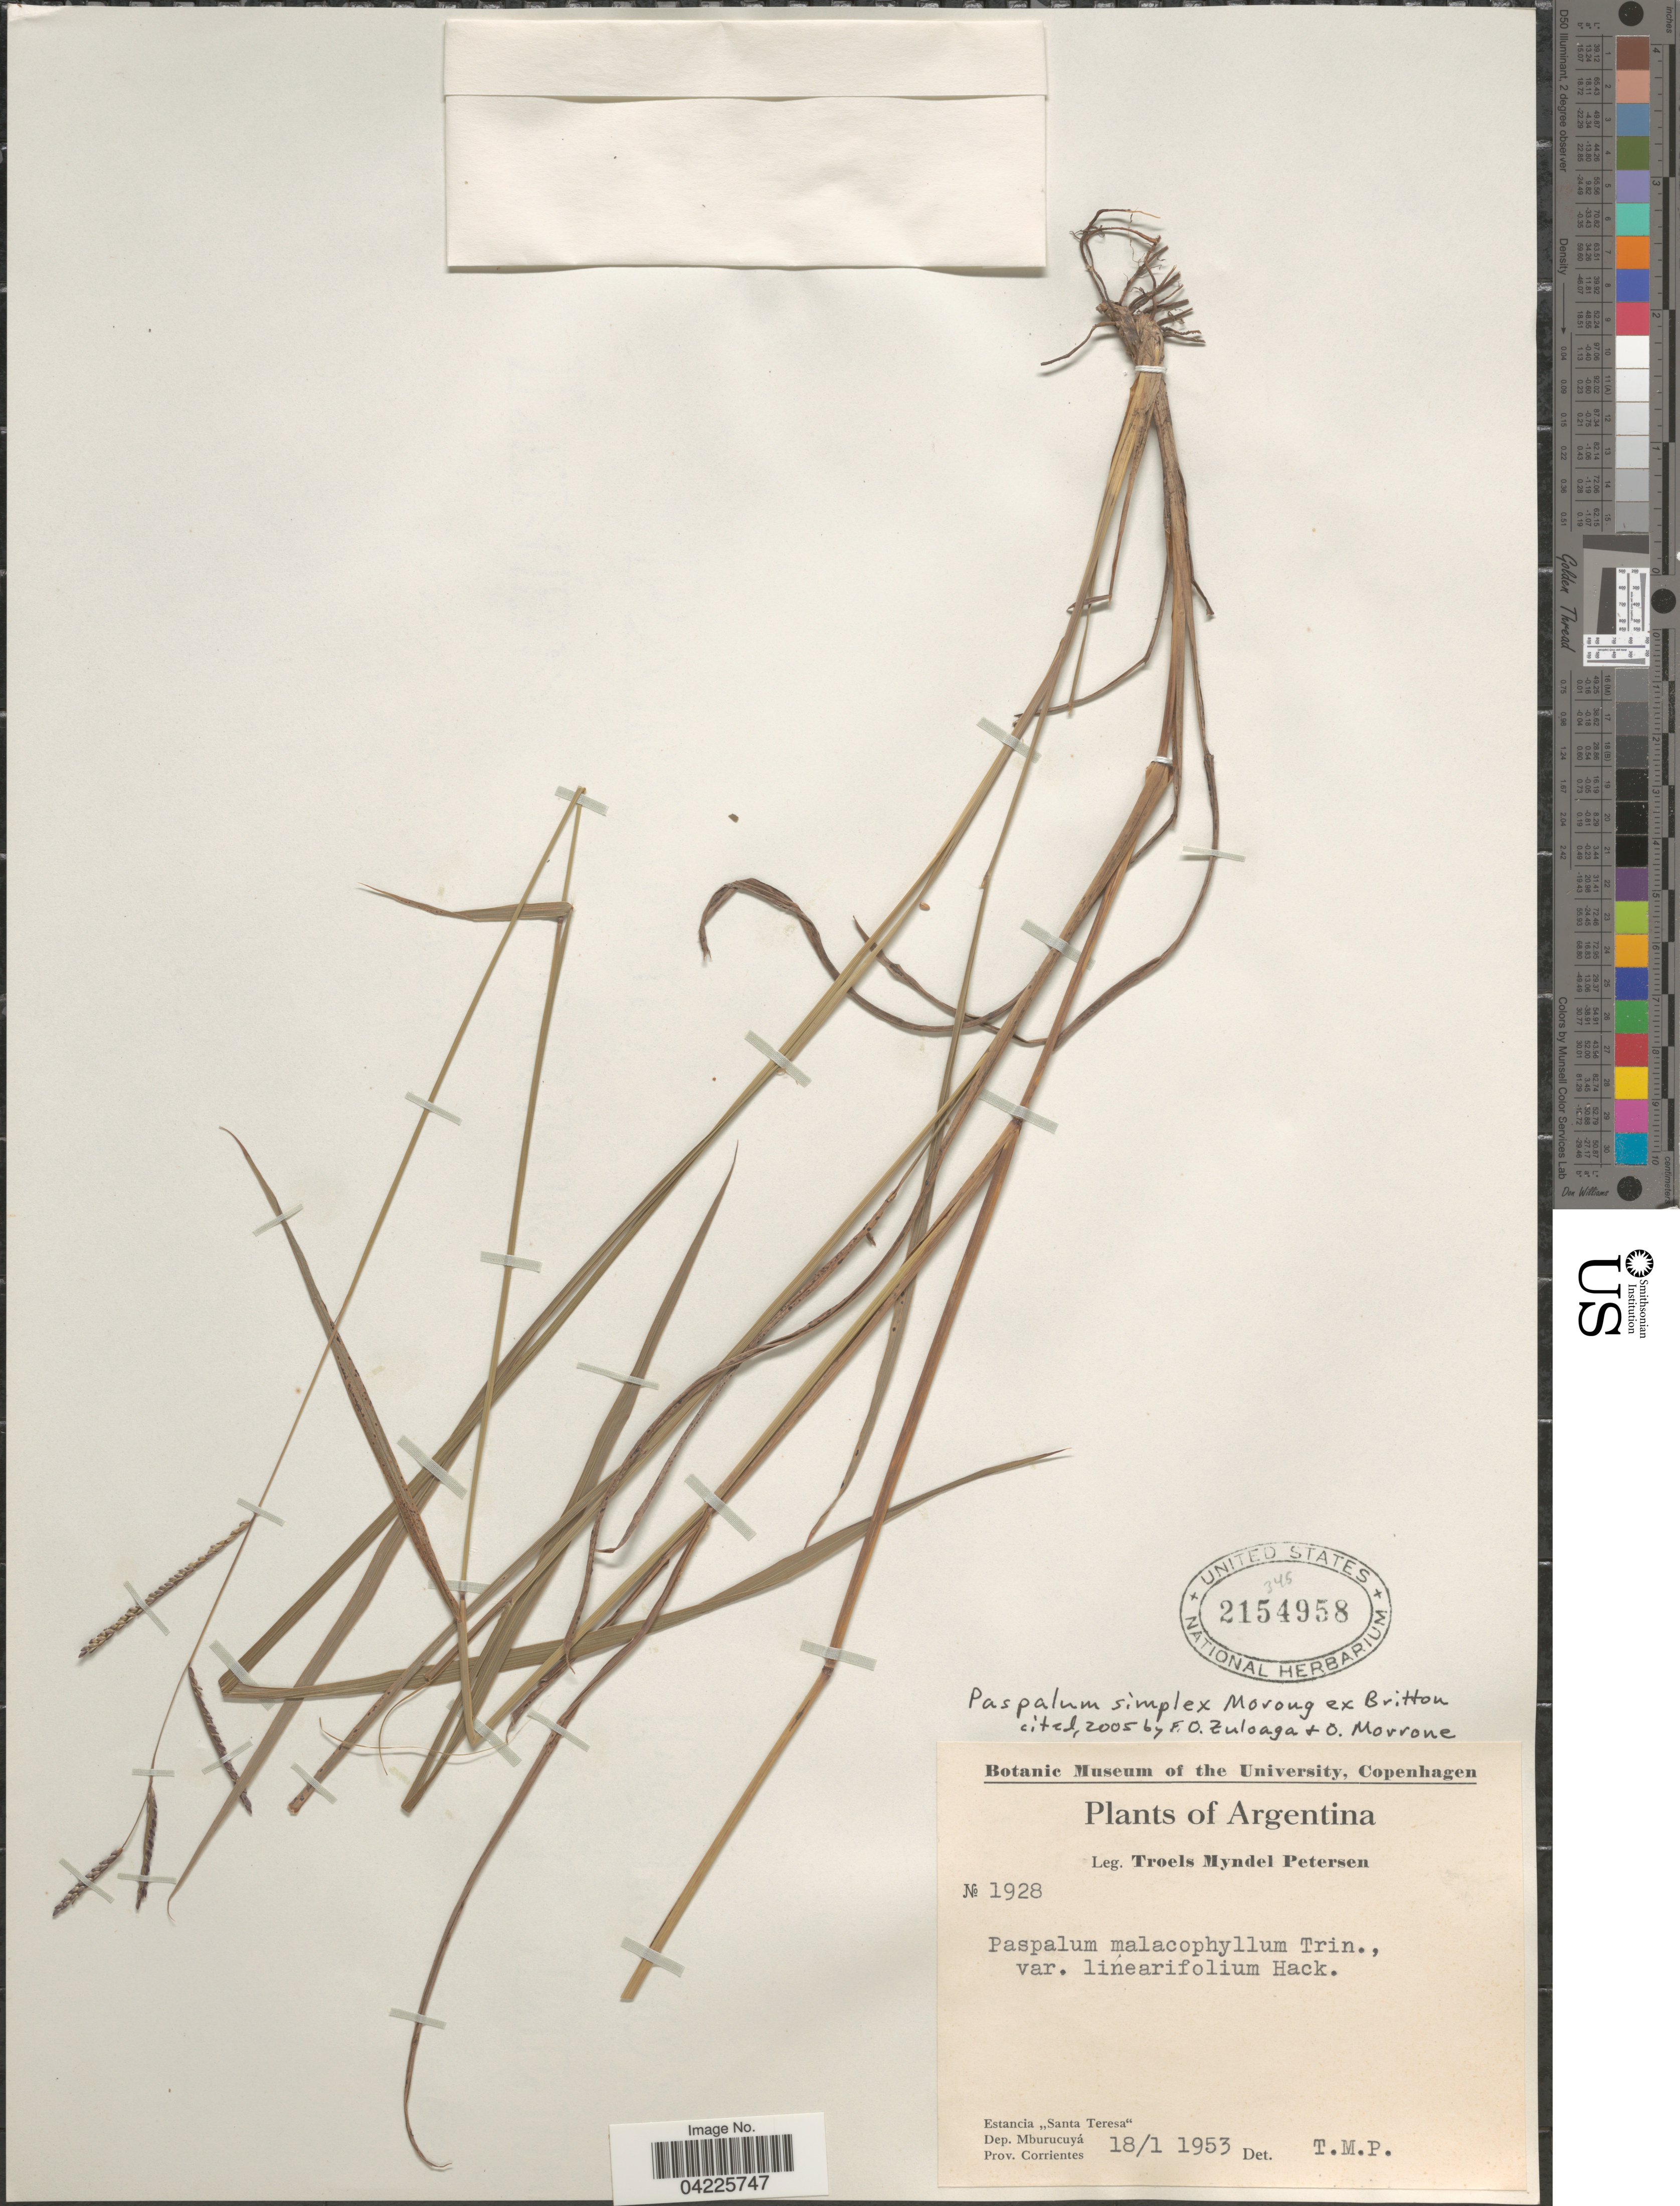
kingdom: Plantae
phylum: Tracheophyta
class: Liliopsida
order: Poales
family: Poaceae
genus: Paspalum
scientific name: Paspalum simplex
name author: Morong in Morong & Britton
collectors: T. M. Petersen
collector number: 1928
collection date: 1953-01-18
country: Argentina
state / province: Corrientes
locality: Estancia "Santa Teresa". Dep. Mburucuyá.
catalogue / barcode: US 2154958